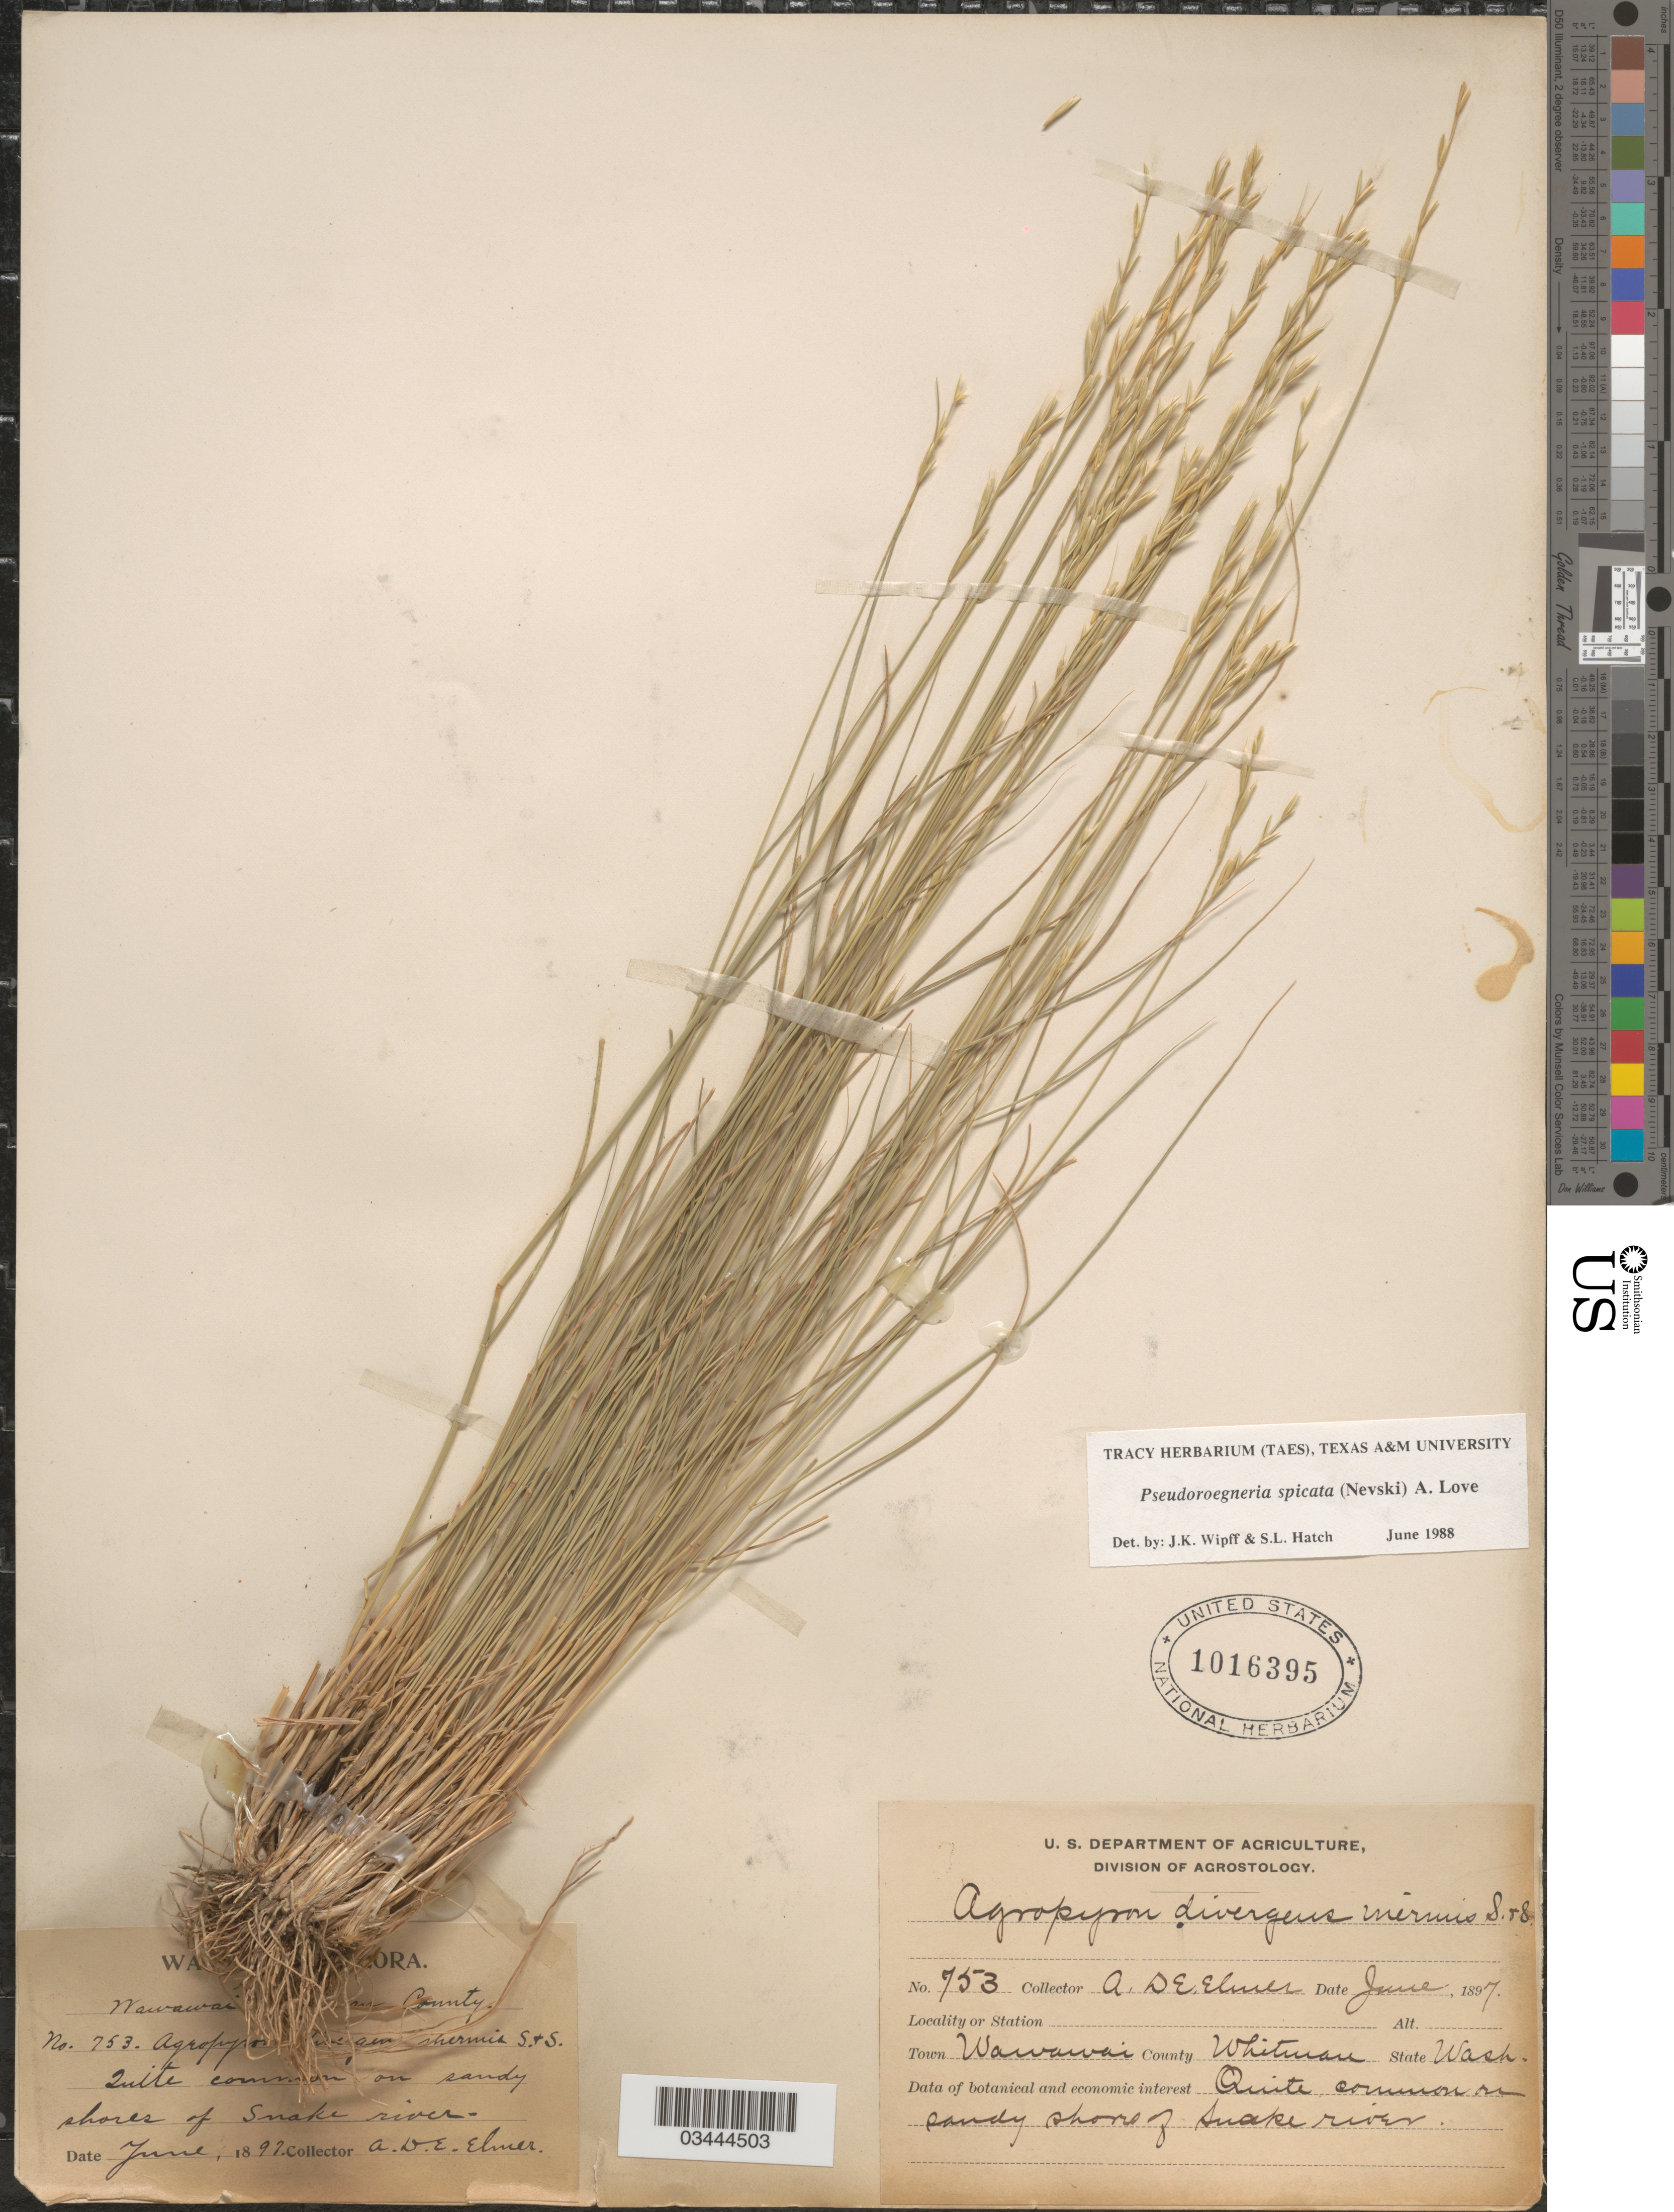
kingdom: Plantae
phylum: Tracheophyta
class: Liliopsida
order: Poales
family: Poaceae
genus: Pseudoroegneria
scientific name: Pseudoroegneria spicata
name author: (Pursh) Á. Löve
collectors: A. D. E. Elmer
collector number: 753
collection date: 1897-06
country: United States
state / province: Washington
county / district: Whitman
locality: Town Wawawai. County Whitmore. Quite common on sandy shores of Snake river.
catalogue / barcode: US 1016395